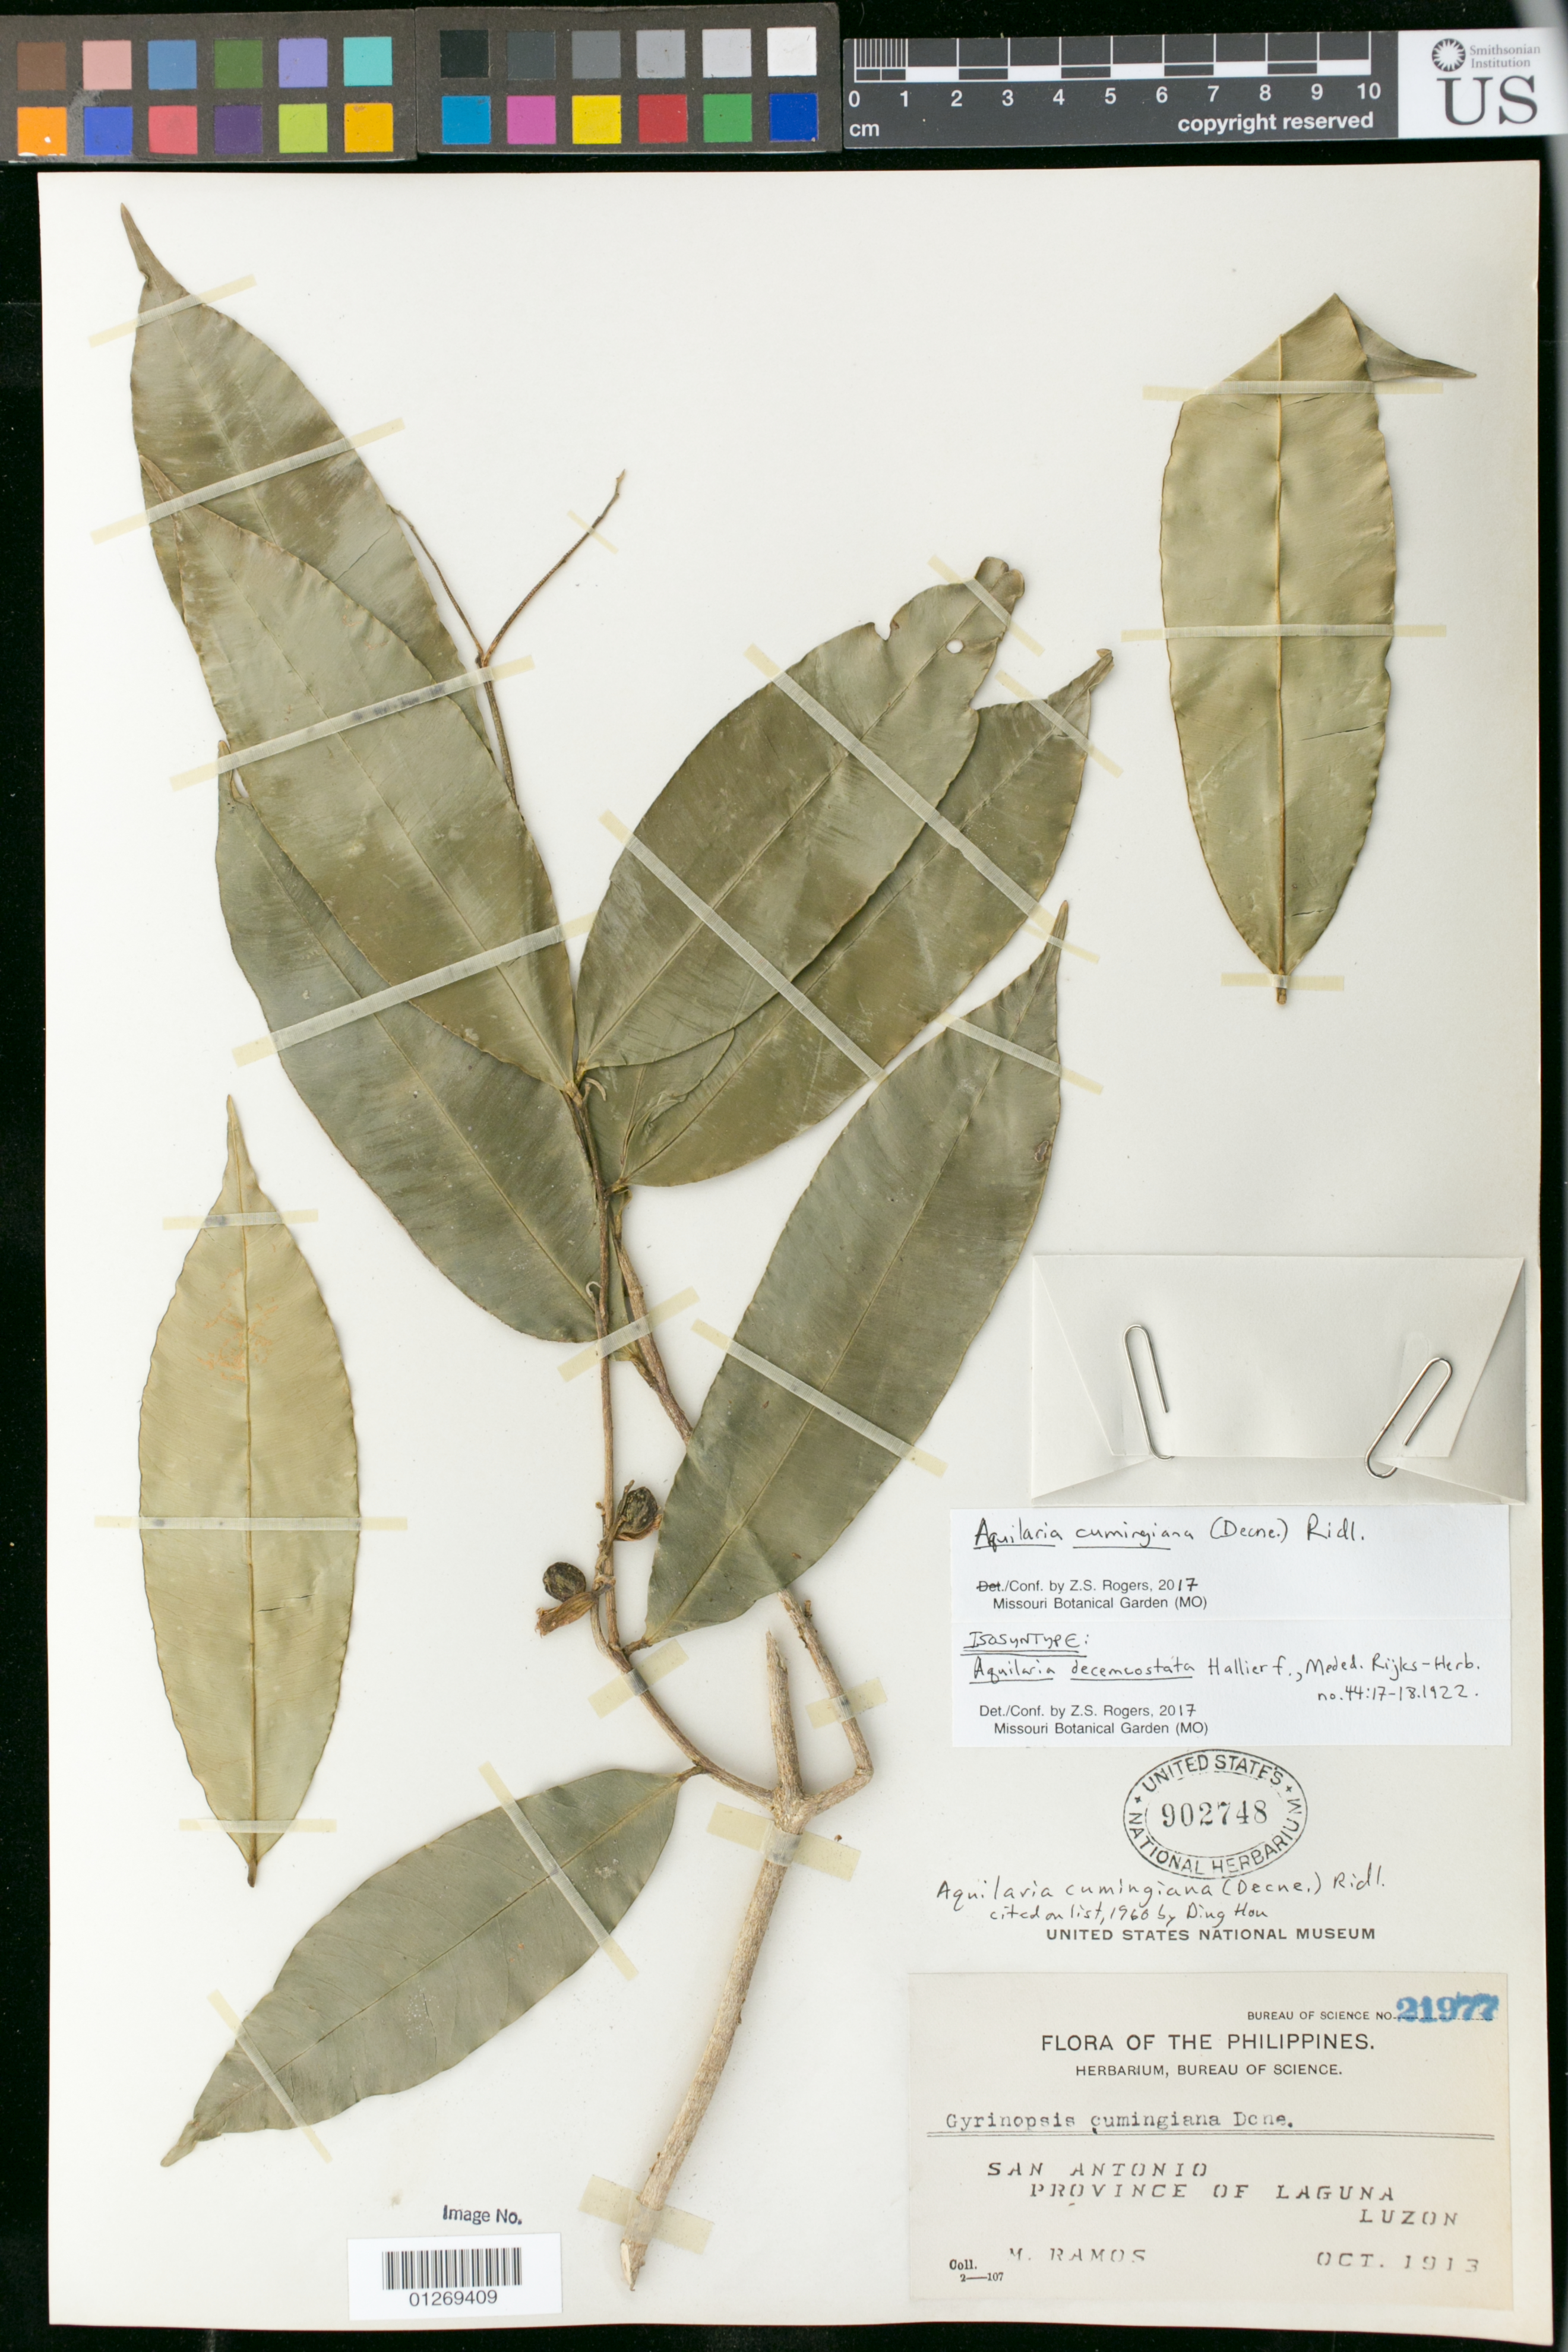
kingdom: Plantae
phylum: Tracheophyta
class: Magnoliopsida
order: Malvales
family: Thymelaeaceae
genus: Aquilaria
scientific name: Aquilaria decemcostata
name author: Hallier f.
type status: Isosyntype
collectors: M. Ramos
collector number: Bur. Sci. 21977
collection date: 1913-10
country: Philippines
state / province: Calabarzon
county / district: Laguna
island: Luzon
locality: San Antonio, Province of Laguna, Luzon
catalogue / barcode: US 902748